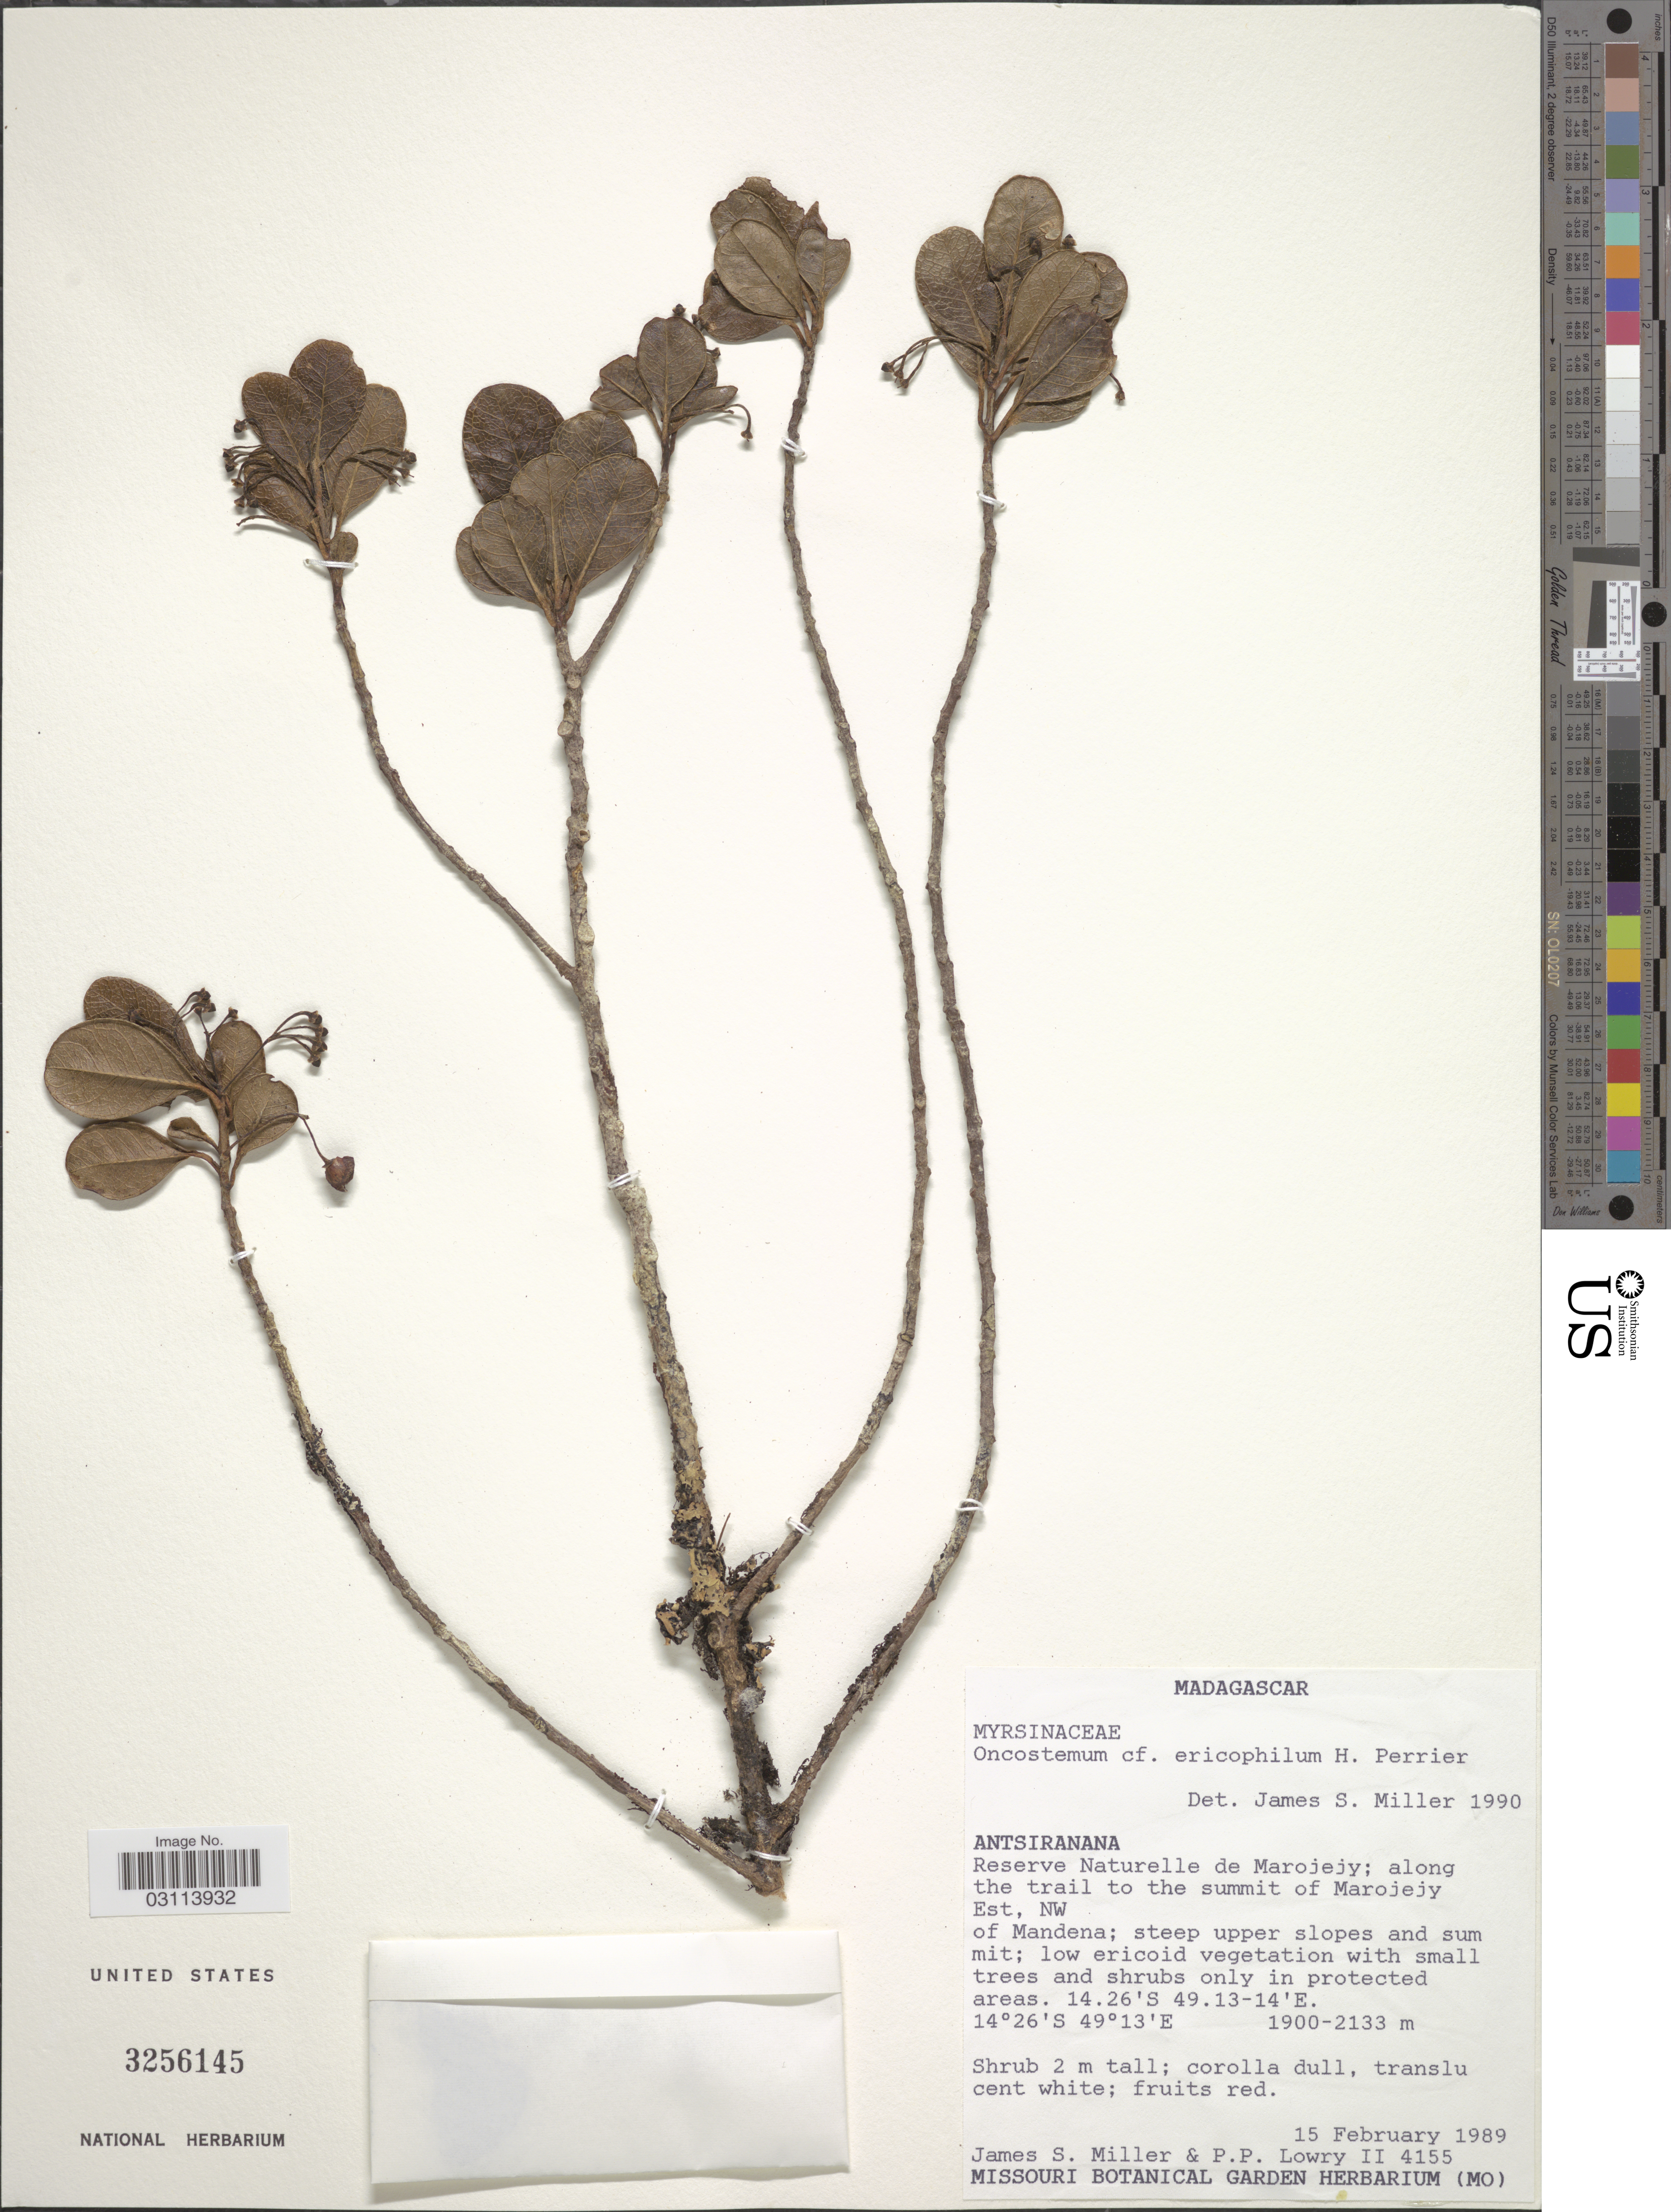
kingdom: Plantae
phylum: Tracheophyta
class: Magnoliopsida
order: Ericales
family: Primulaceae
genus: Oncostemum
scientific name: Oncostemum ericophilum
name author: H. Perrier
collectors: J. S. Miller & P. P. Lowry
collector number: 4155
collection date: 1989-02-15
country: Madagascar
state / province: Sava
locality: Reserve Naturelle Marojejy, along the trail to the summit of Marojejy Est, NW of Mandena.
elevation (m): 1900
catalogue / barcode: US 3256145